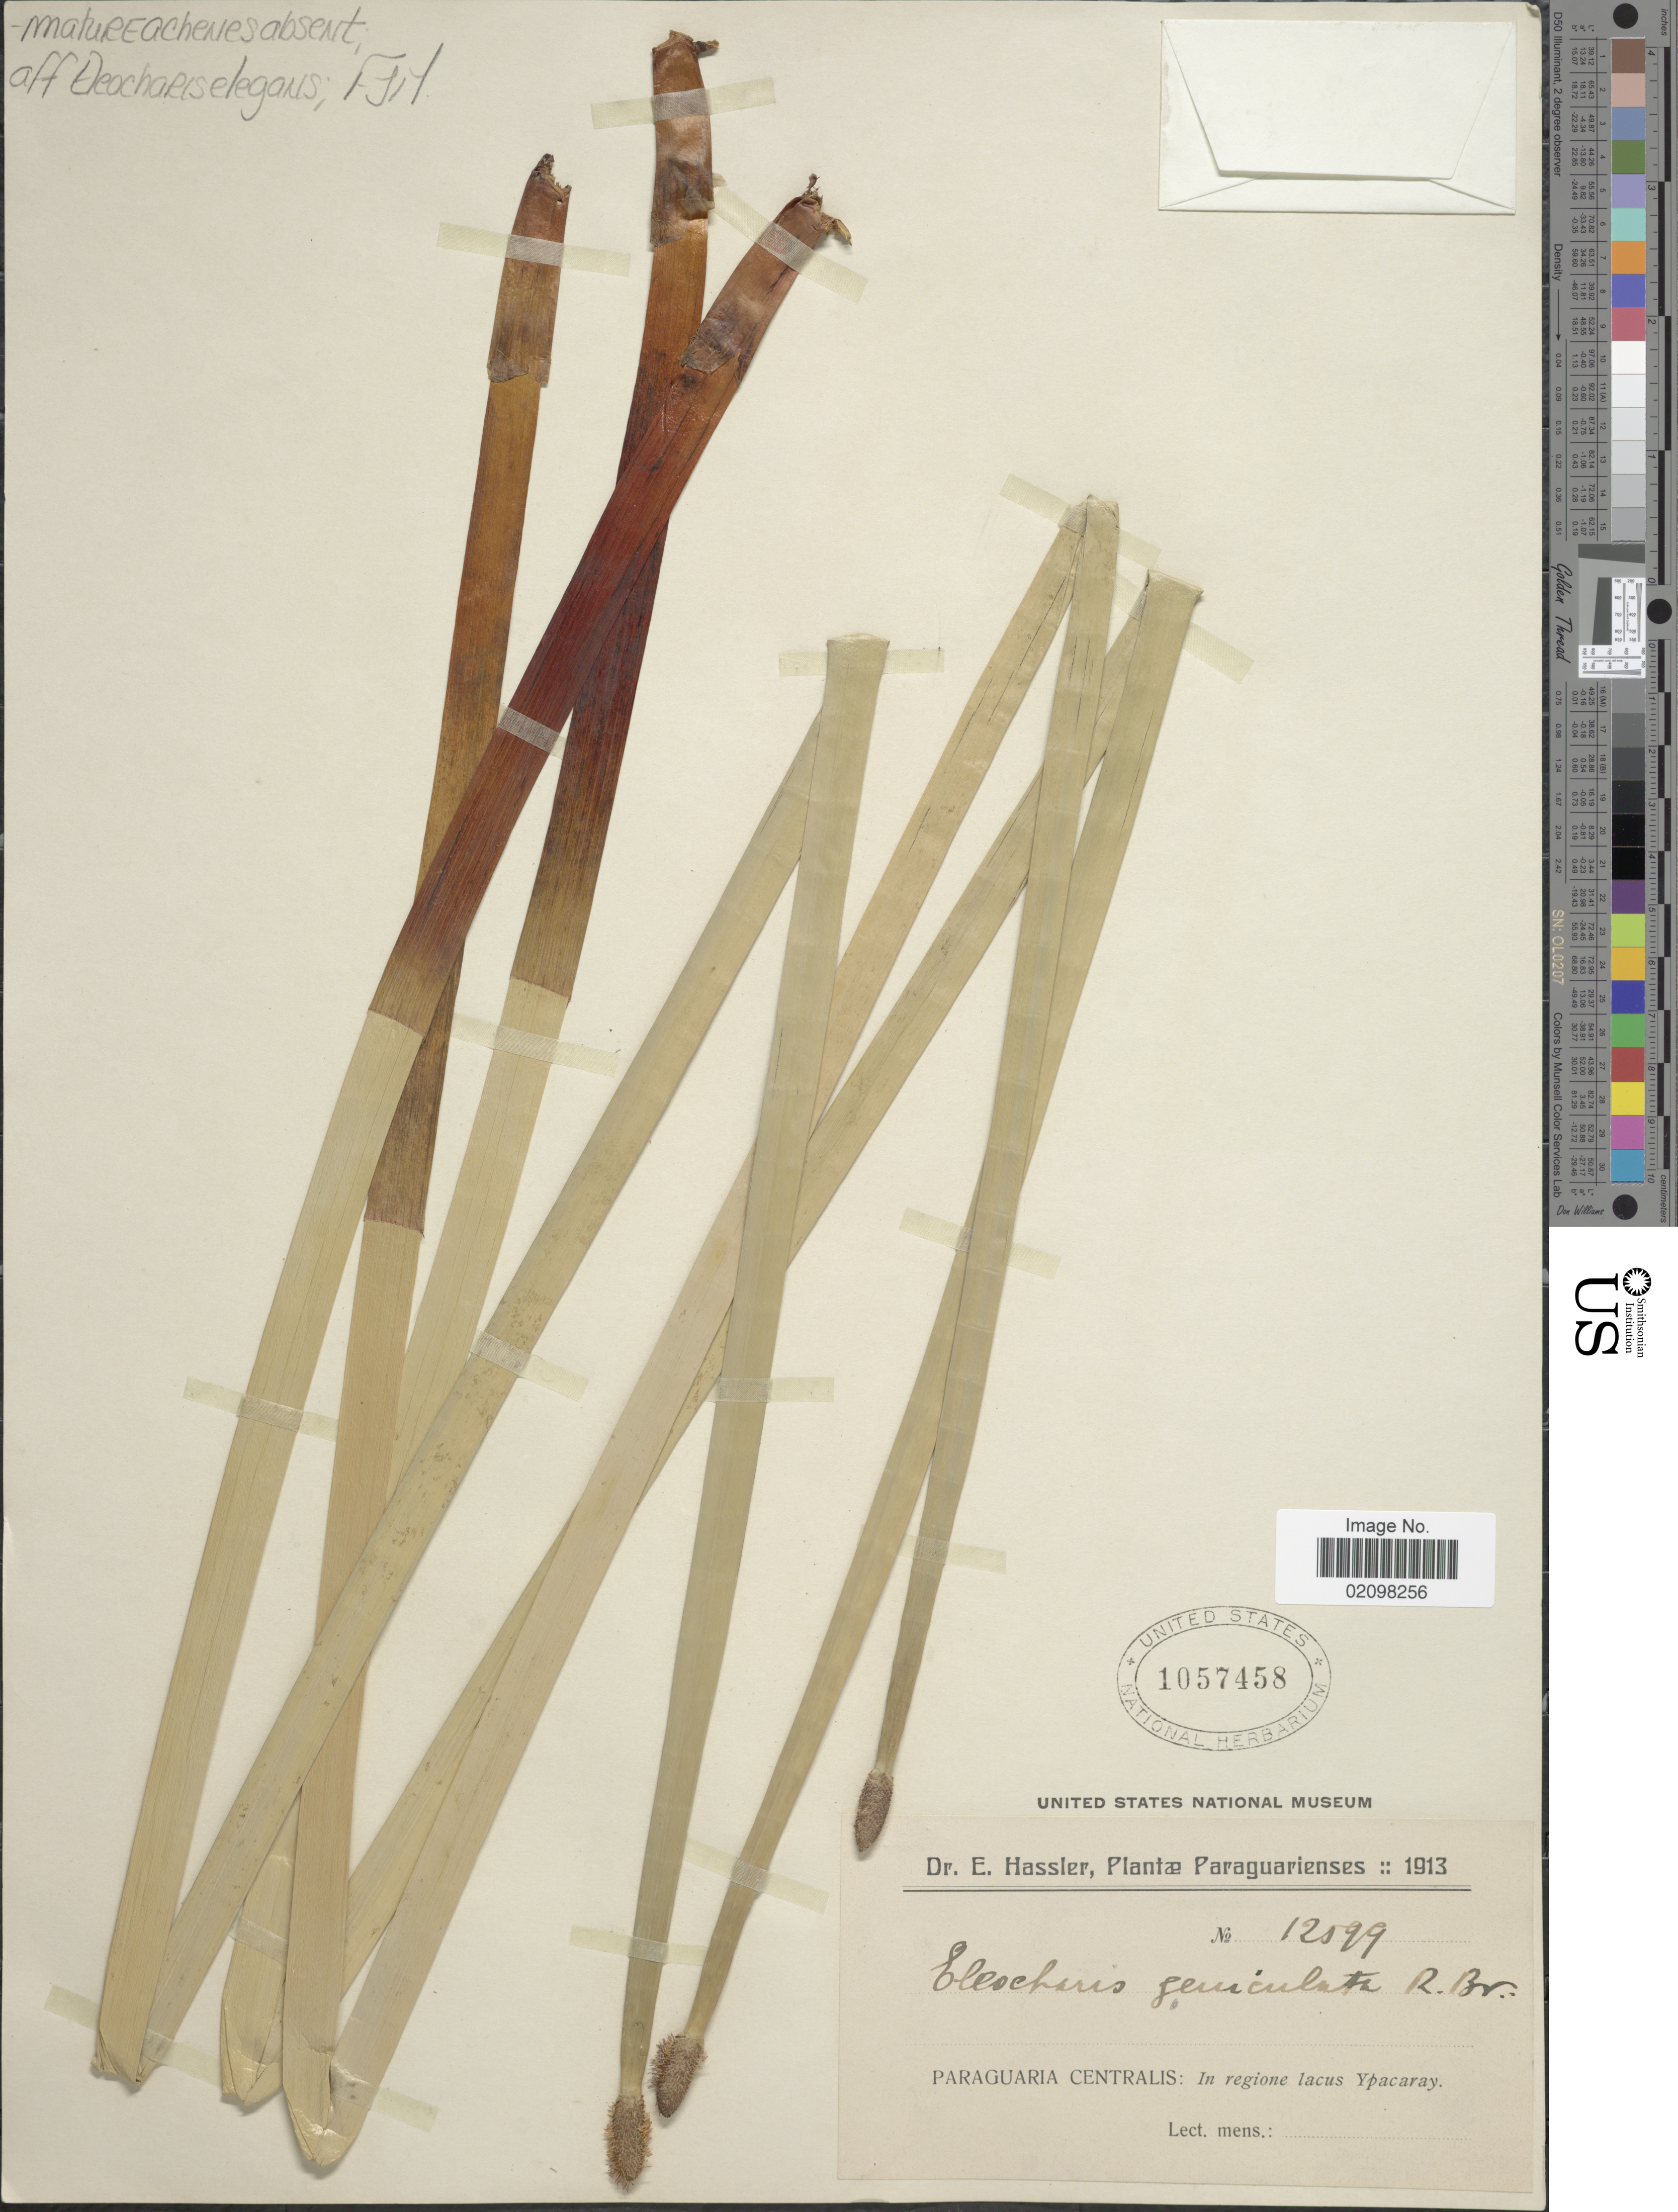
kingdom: Plantae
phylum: Tracheophyta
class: Liliopsida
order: Poales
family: Cyperaceae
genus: Eleocharis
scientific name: Eleocharis elegans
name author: (Kunth) Roem. & Schult.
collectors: E. Hassler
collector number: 12099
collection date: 1913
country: Paraguay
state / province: Paraguari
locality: Paraguaria Centralis: In regione lacus Ypacaray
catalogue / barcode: US 1057458